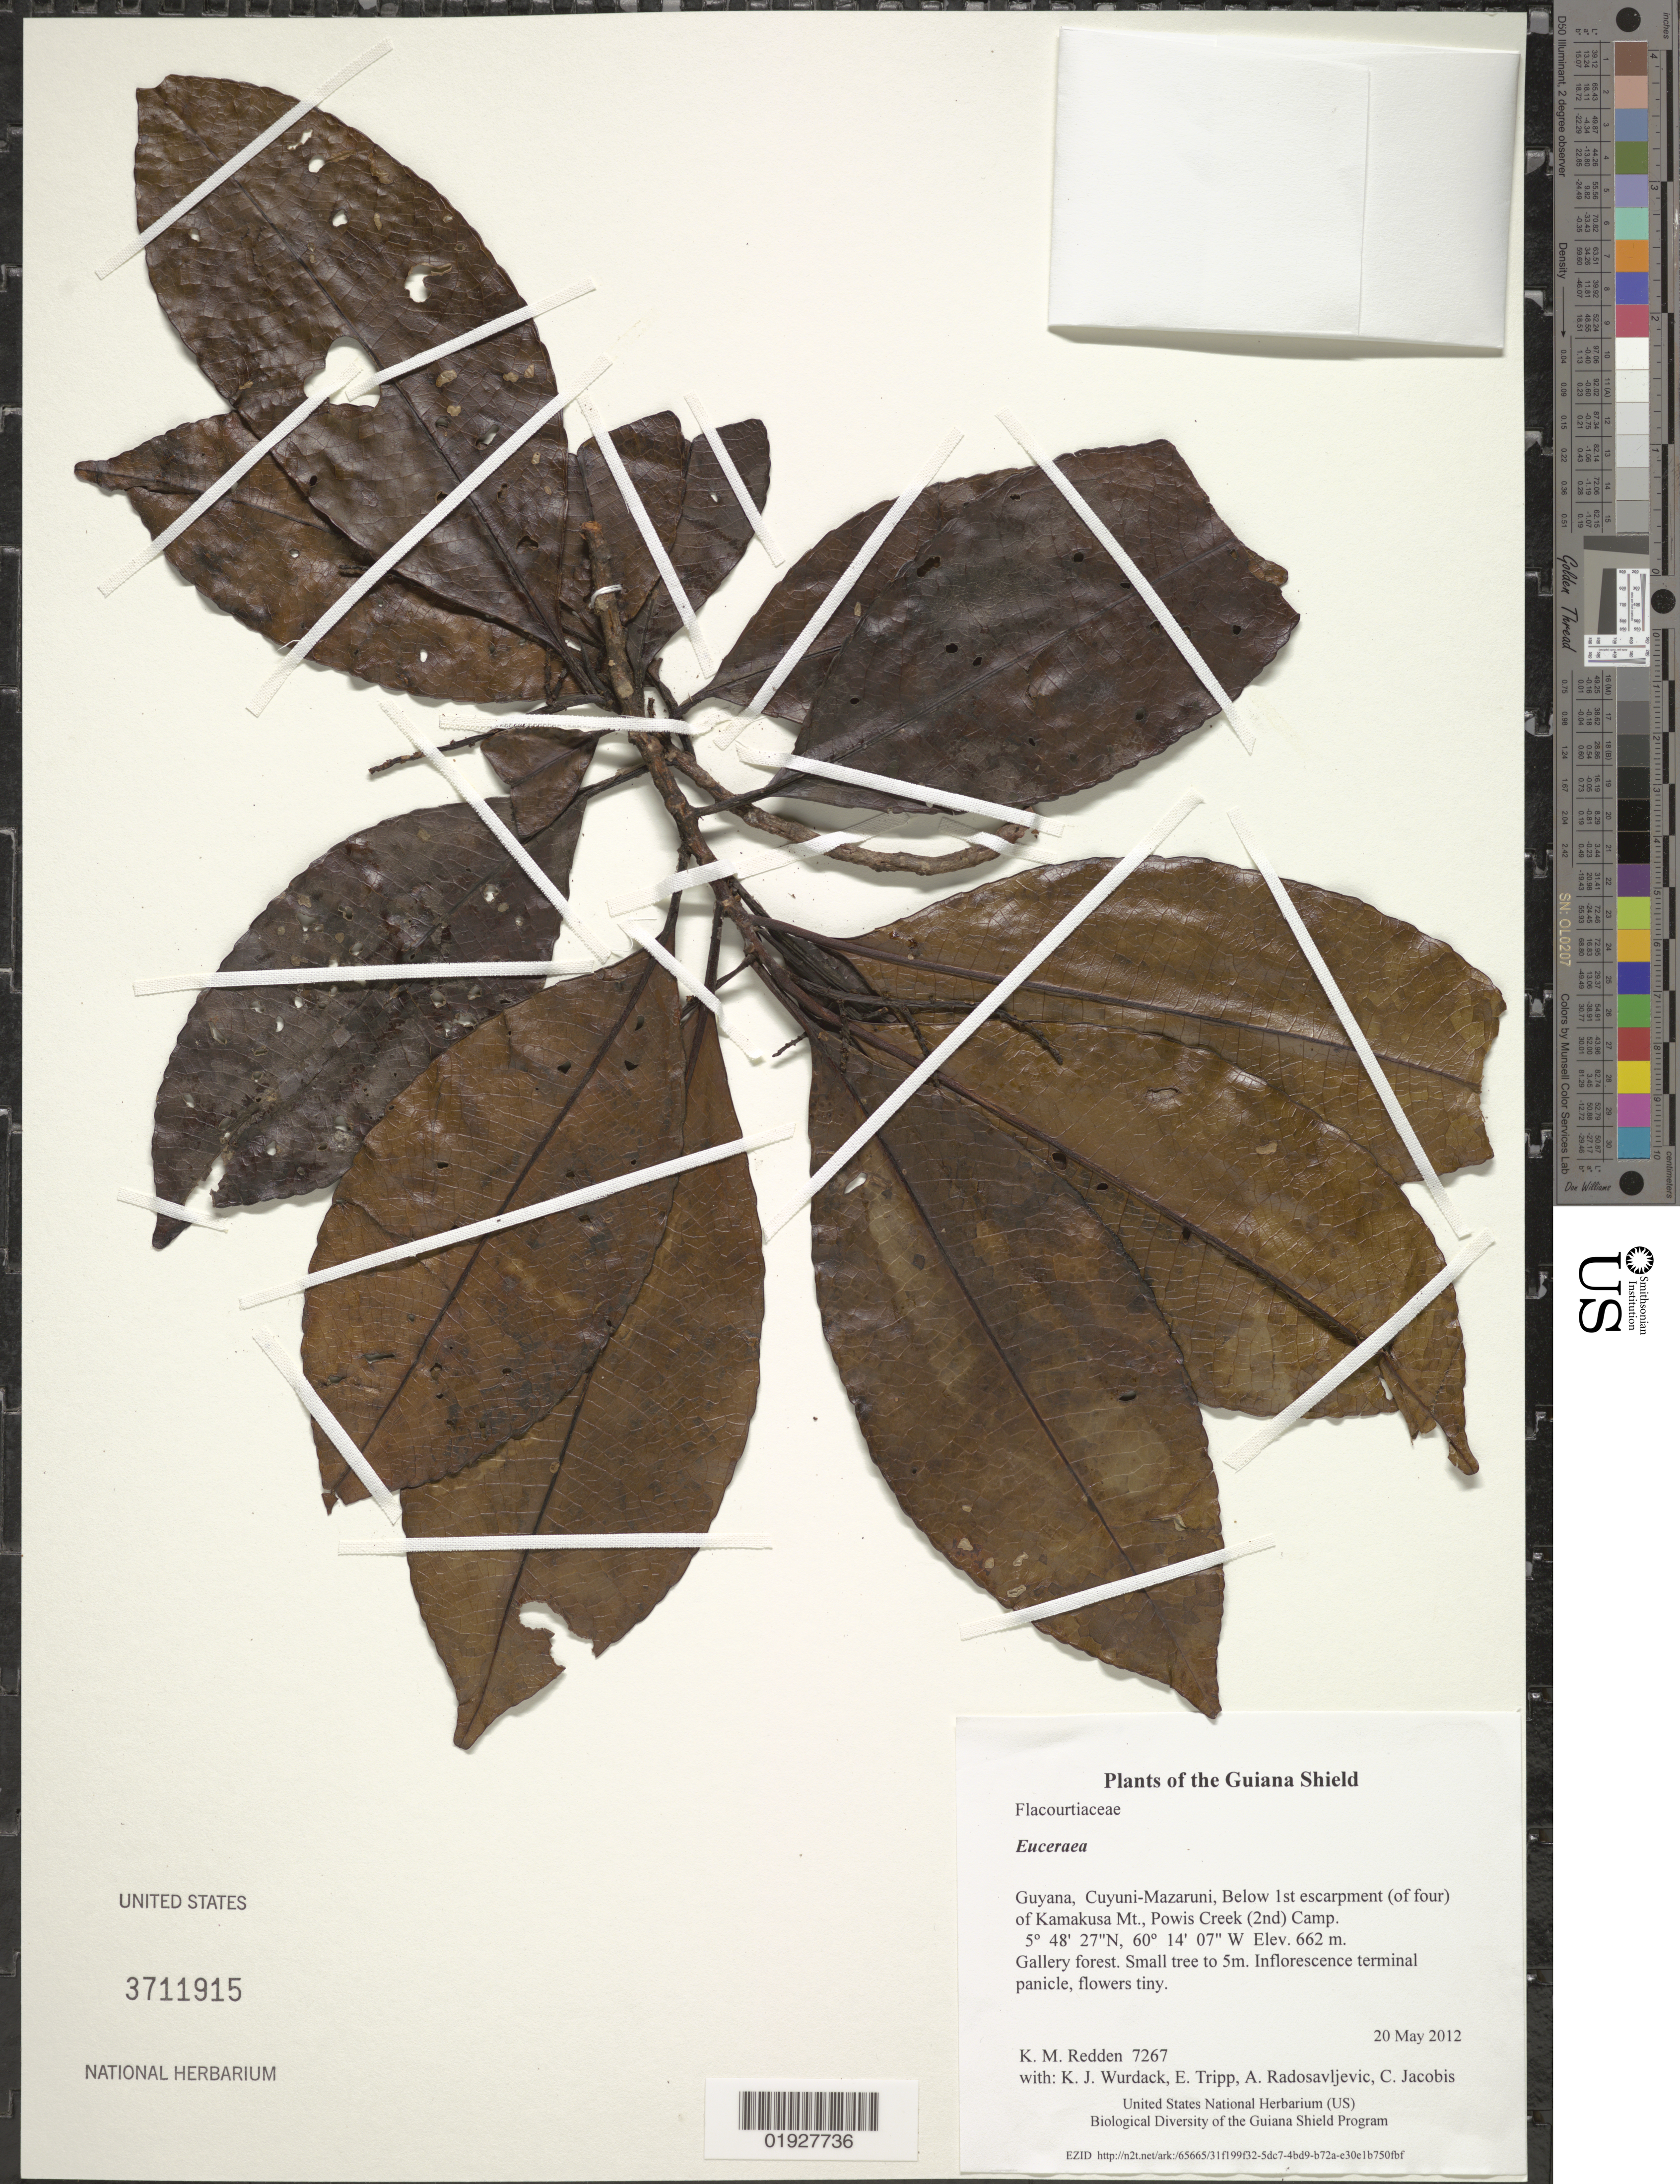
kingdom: Plantae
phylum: Tracheophyta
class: Magnoliopsida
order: Malpighiales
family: Salicaceae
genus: Casearia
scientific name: Casearia euceraea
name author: Mestier et al.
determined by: Strong, Mark T., (BOT), Smithsonian Institution - National Museum of Natural History (UNITED STATES)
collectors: K. M. Redden, K. Wurdack, E. Tripp, A. Radosavljevic, C. Jacobis & J. Ralph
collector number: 7267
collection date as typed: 20 May 2012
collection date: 2012-05-20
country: Guyana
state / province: Cuyuni-Mazaruni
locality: Below 1st escarpment (of four) of Kamakusa Mt., Powis Creek (2nd) Camp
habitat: Gallery forest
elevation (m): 662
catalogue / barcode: US 3711915